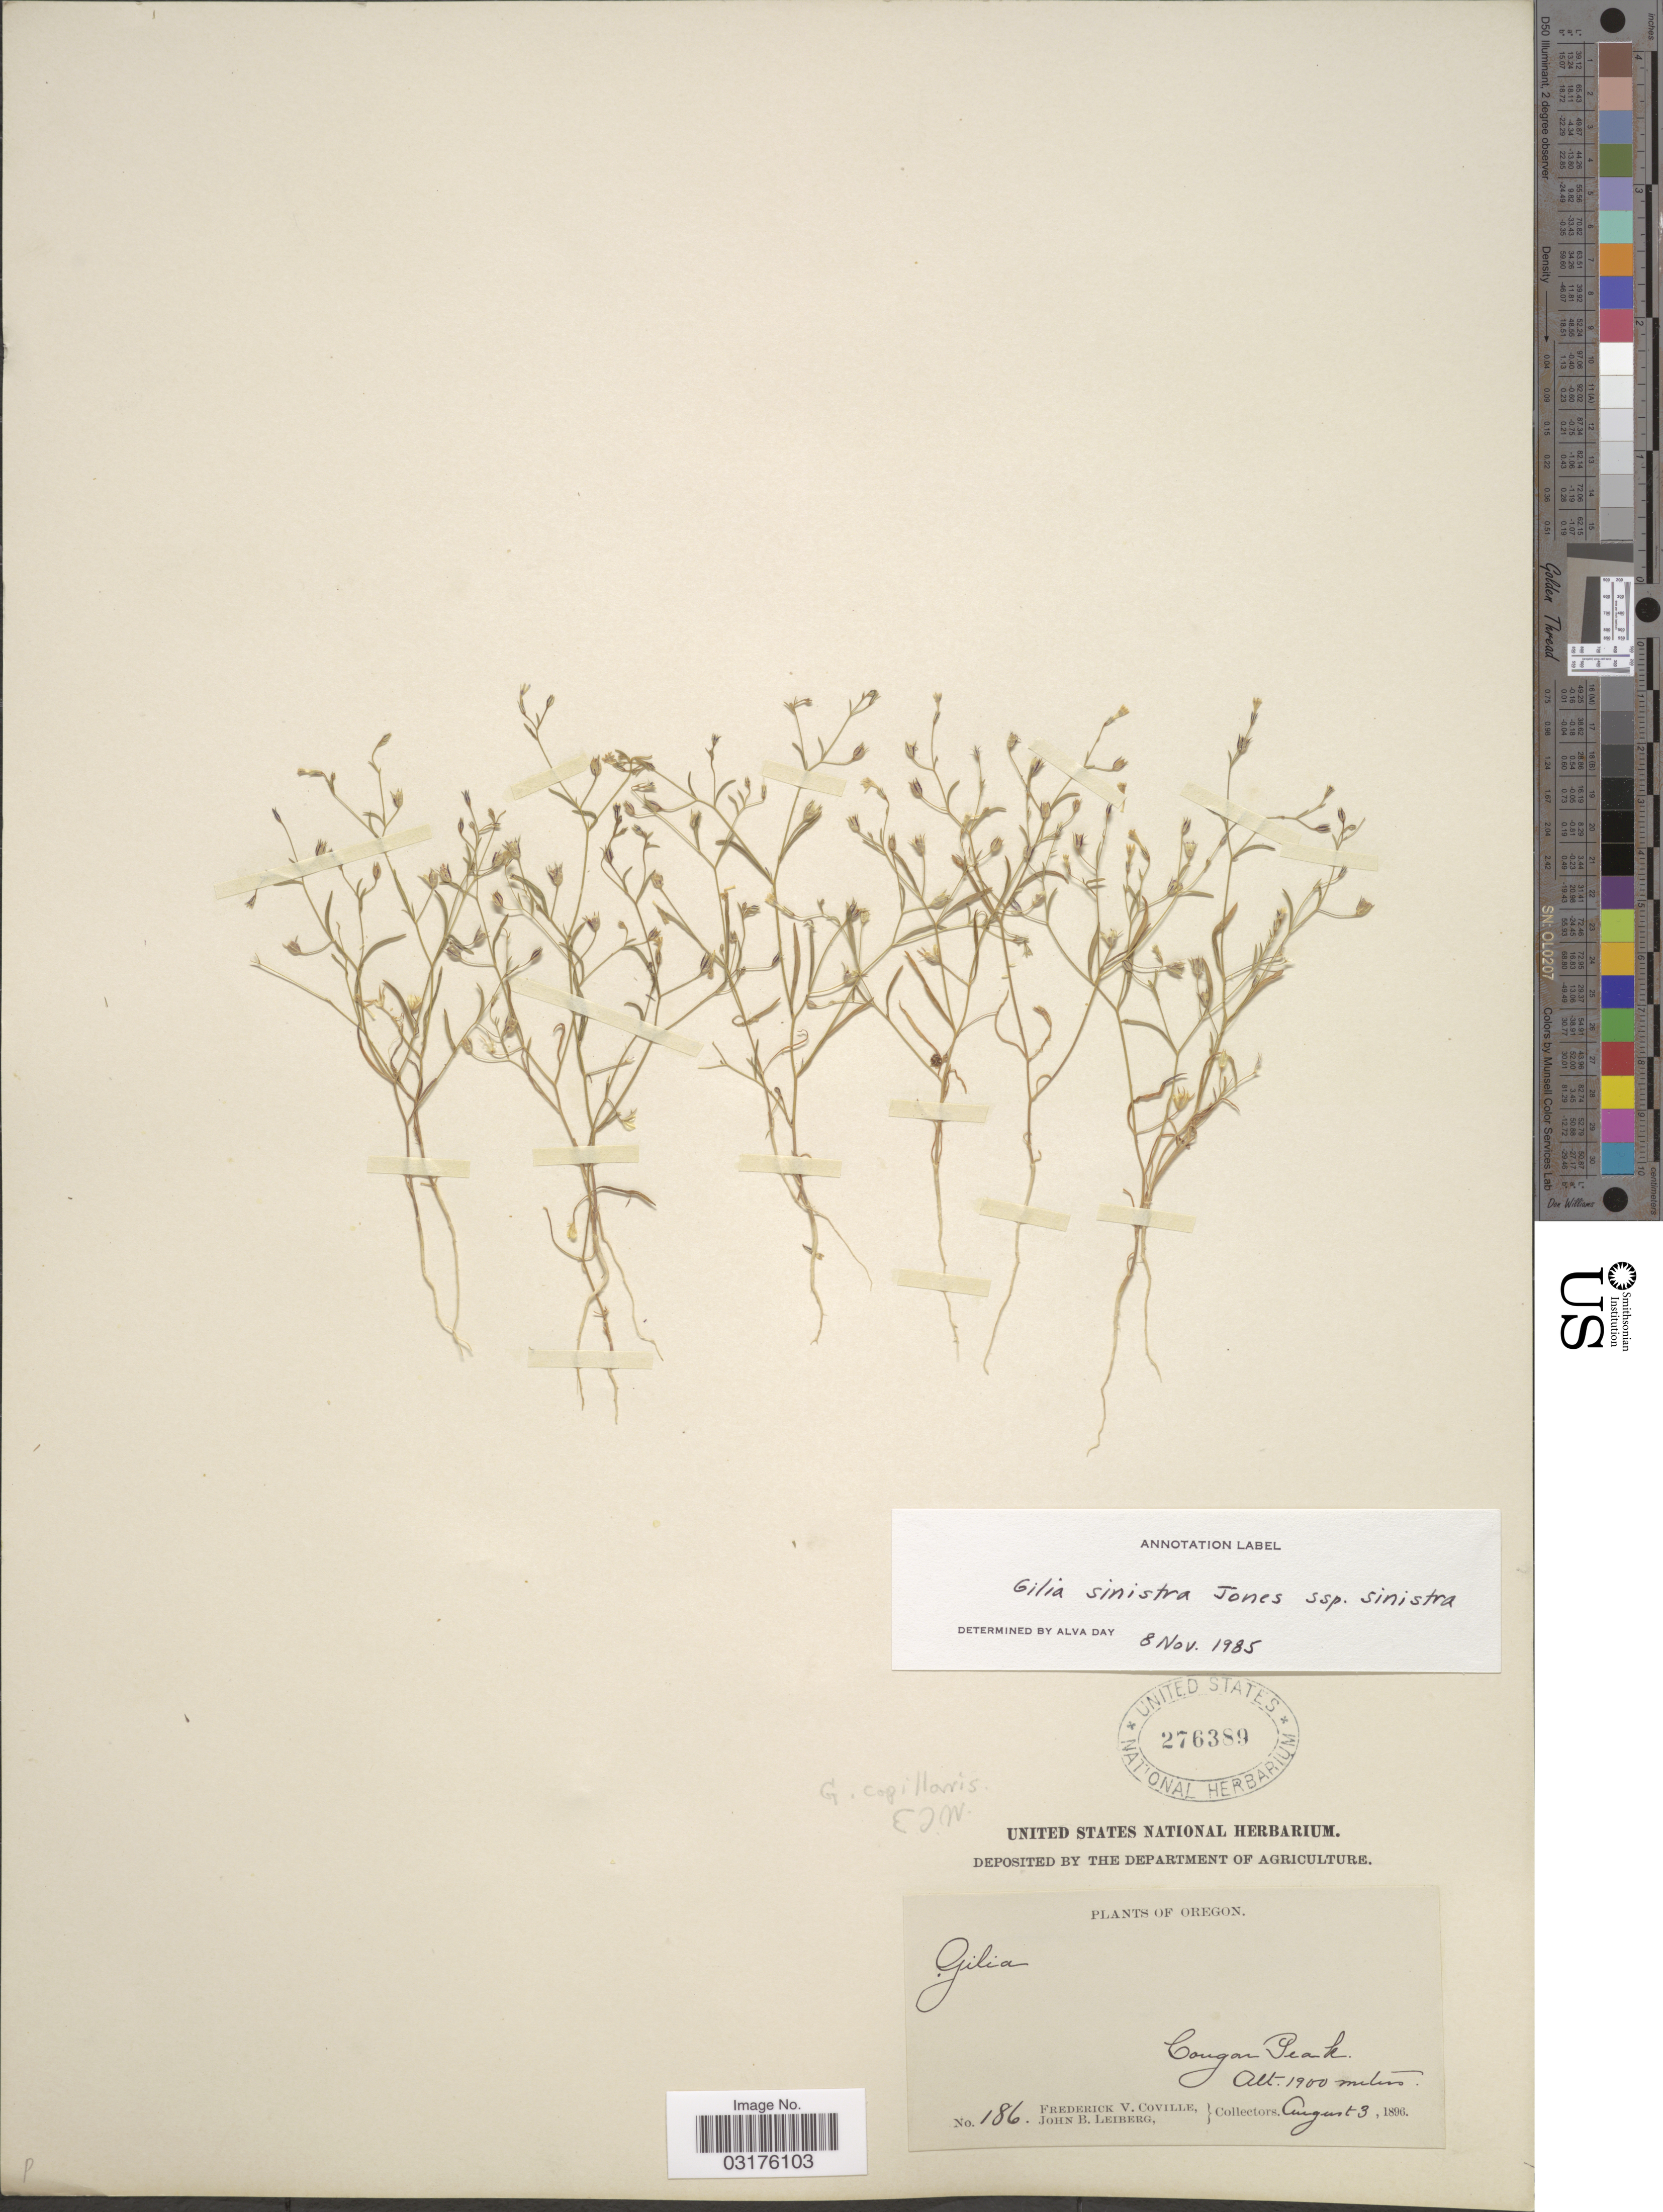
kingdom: Plantae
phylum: Tracheophyta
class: Magnoliopsida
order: Ericales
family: Polemoniaceae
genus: Navarretia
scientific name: Navarretia sinistra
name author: (M.E. Jones) L.A. Johnson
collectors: F. V. Coville & J. B. Leiberg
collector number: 186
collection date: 1896-08-03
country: United States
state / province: Oregon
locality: Cougar Peak.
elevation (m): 1900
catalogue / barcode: US 276389